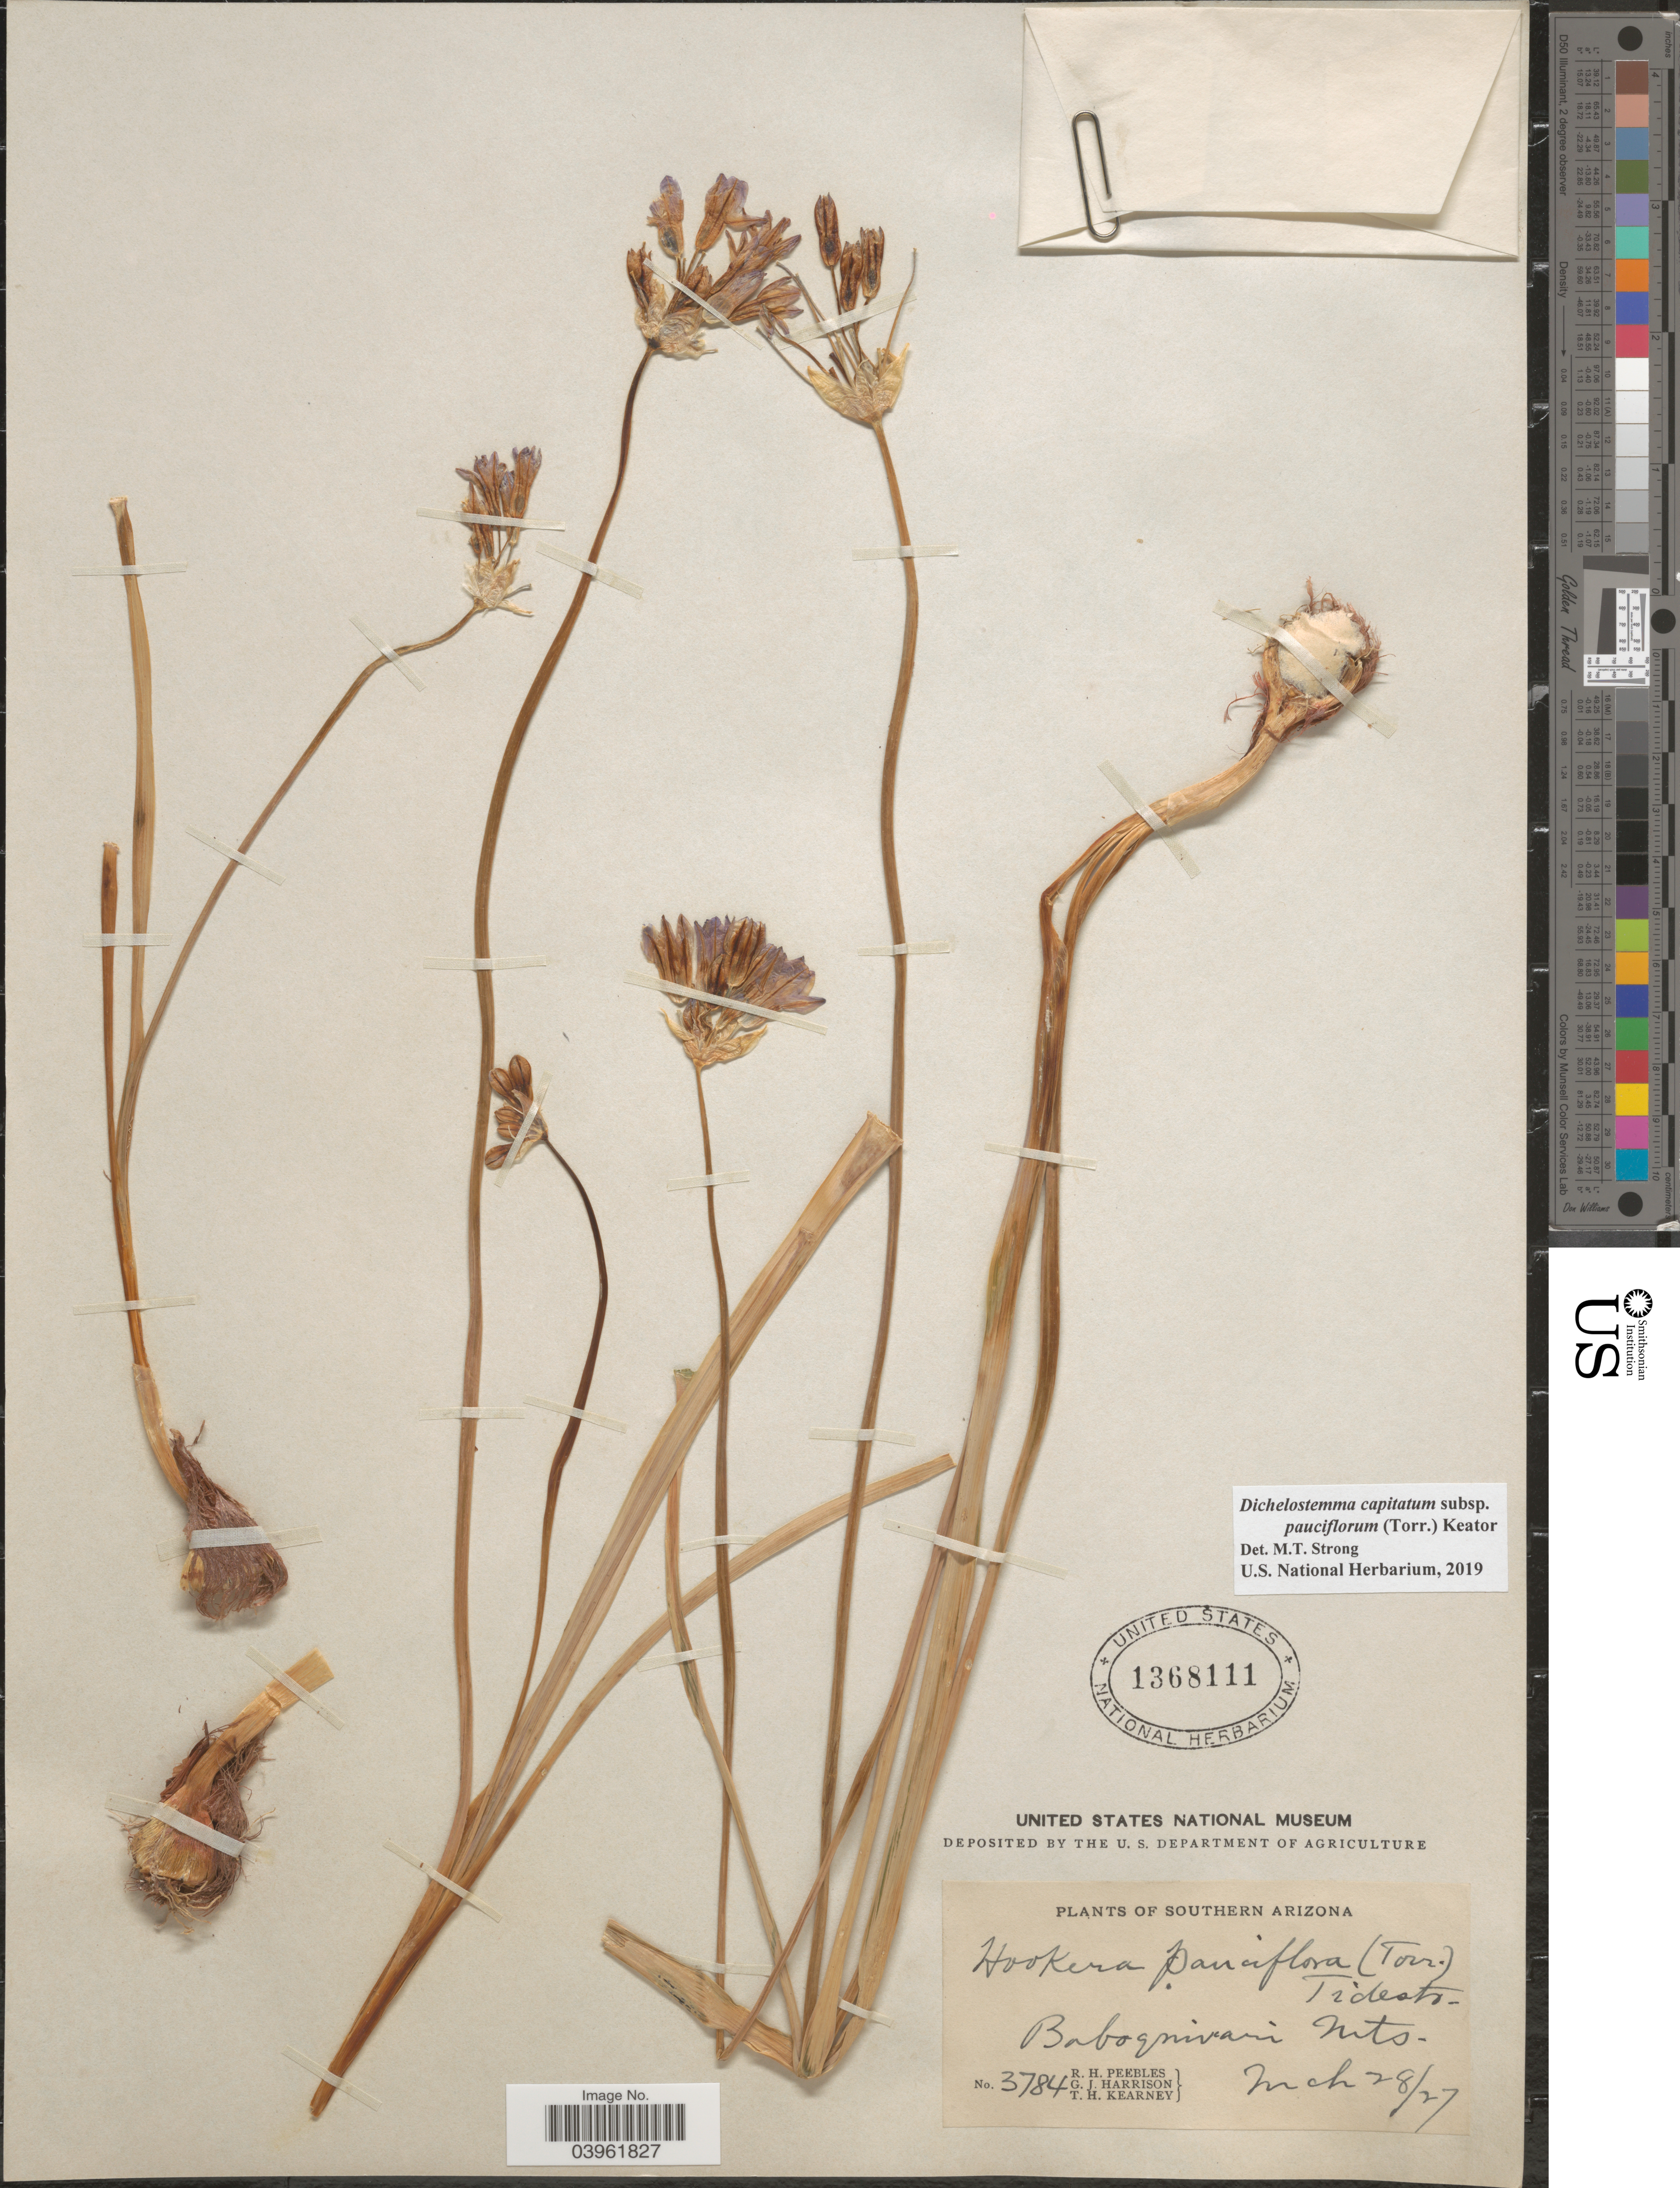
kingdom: Plantae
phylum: Tracheophyta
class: Liliopsida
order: Asparagales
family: Asparagaceae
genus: Dichelostemma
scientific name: Dichelostemma capitatum subsp. pauciflorum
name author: (Torr.) Keator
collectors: R. H. Peebles, G. J. Harrison & T. H. Kearney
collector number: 3784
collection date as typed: Transcribed d/m/y: 28/3/27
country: United States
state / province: Arizona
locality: Southern Arizona. Baboquivari Mts.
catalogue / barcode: US 1368111